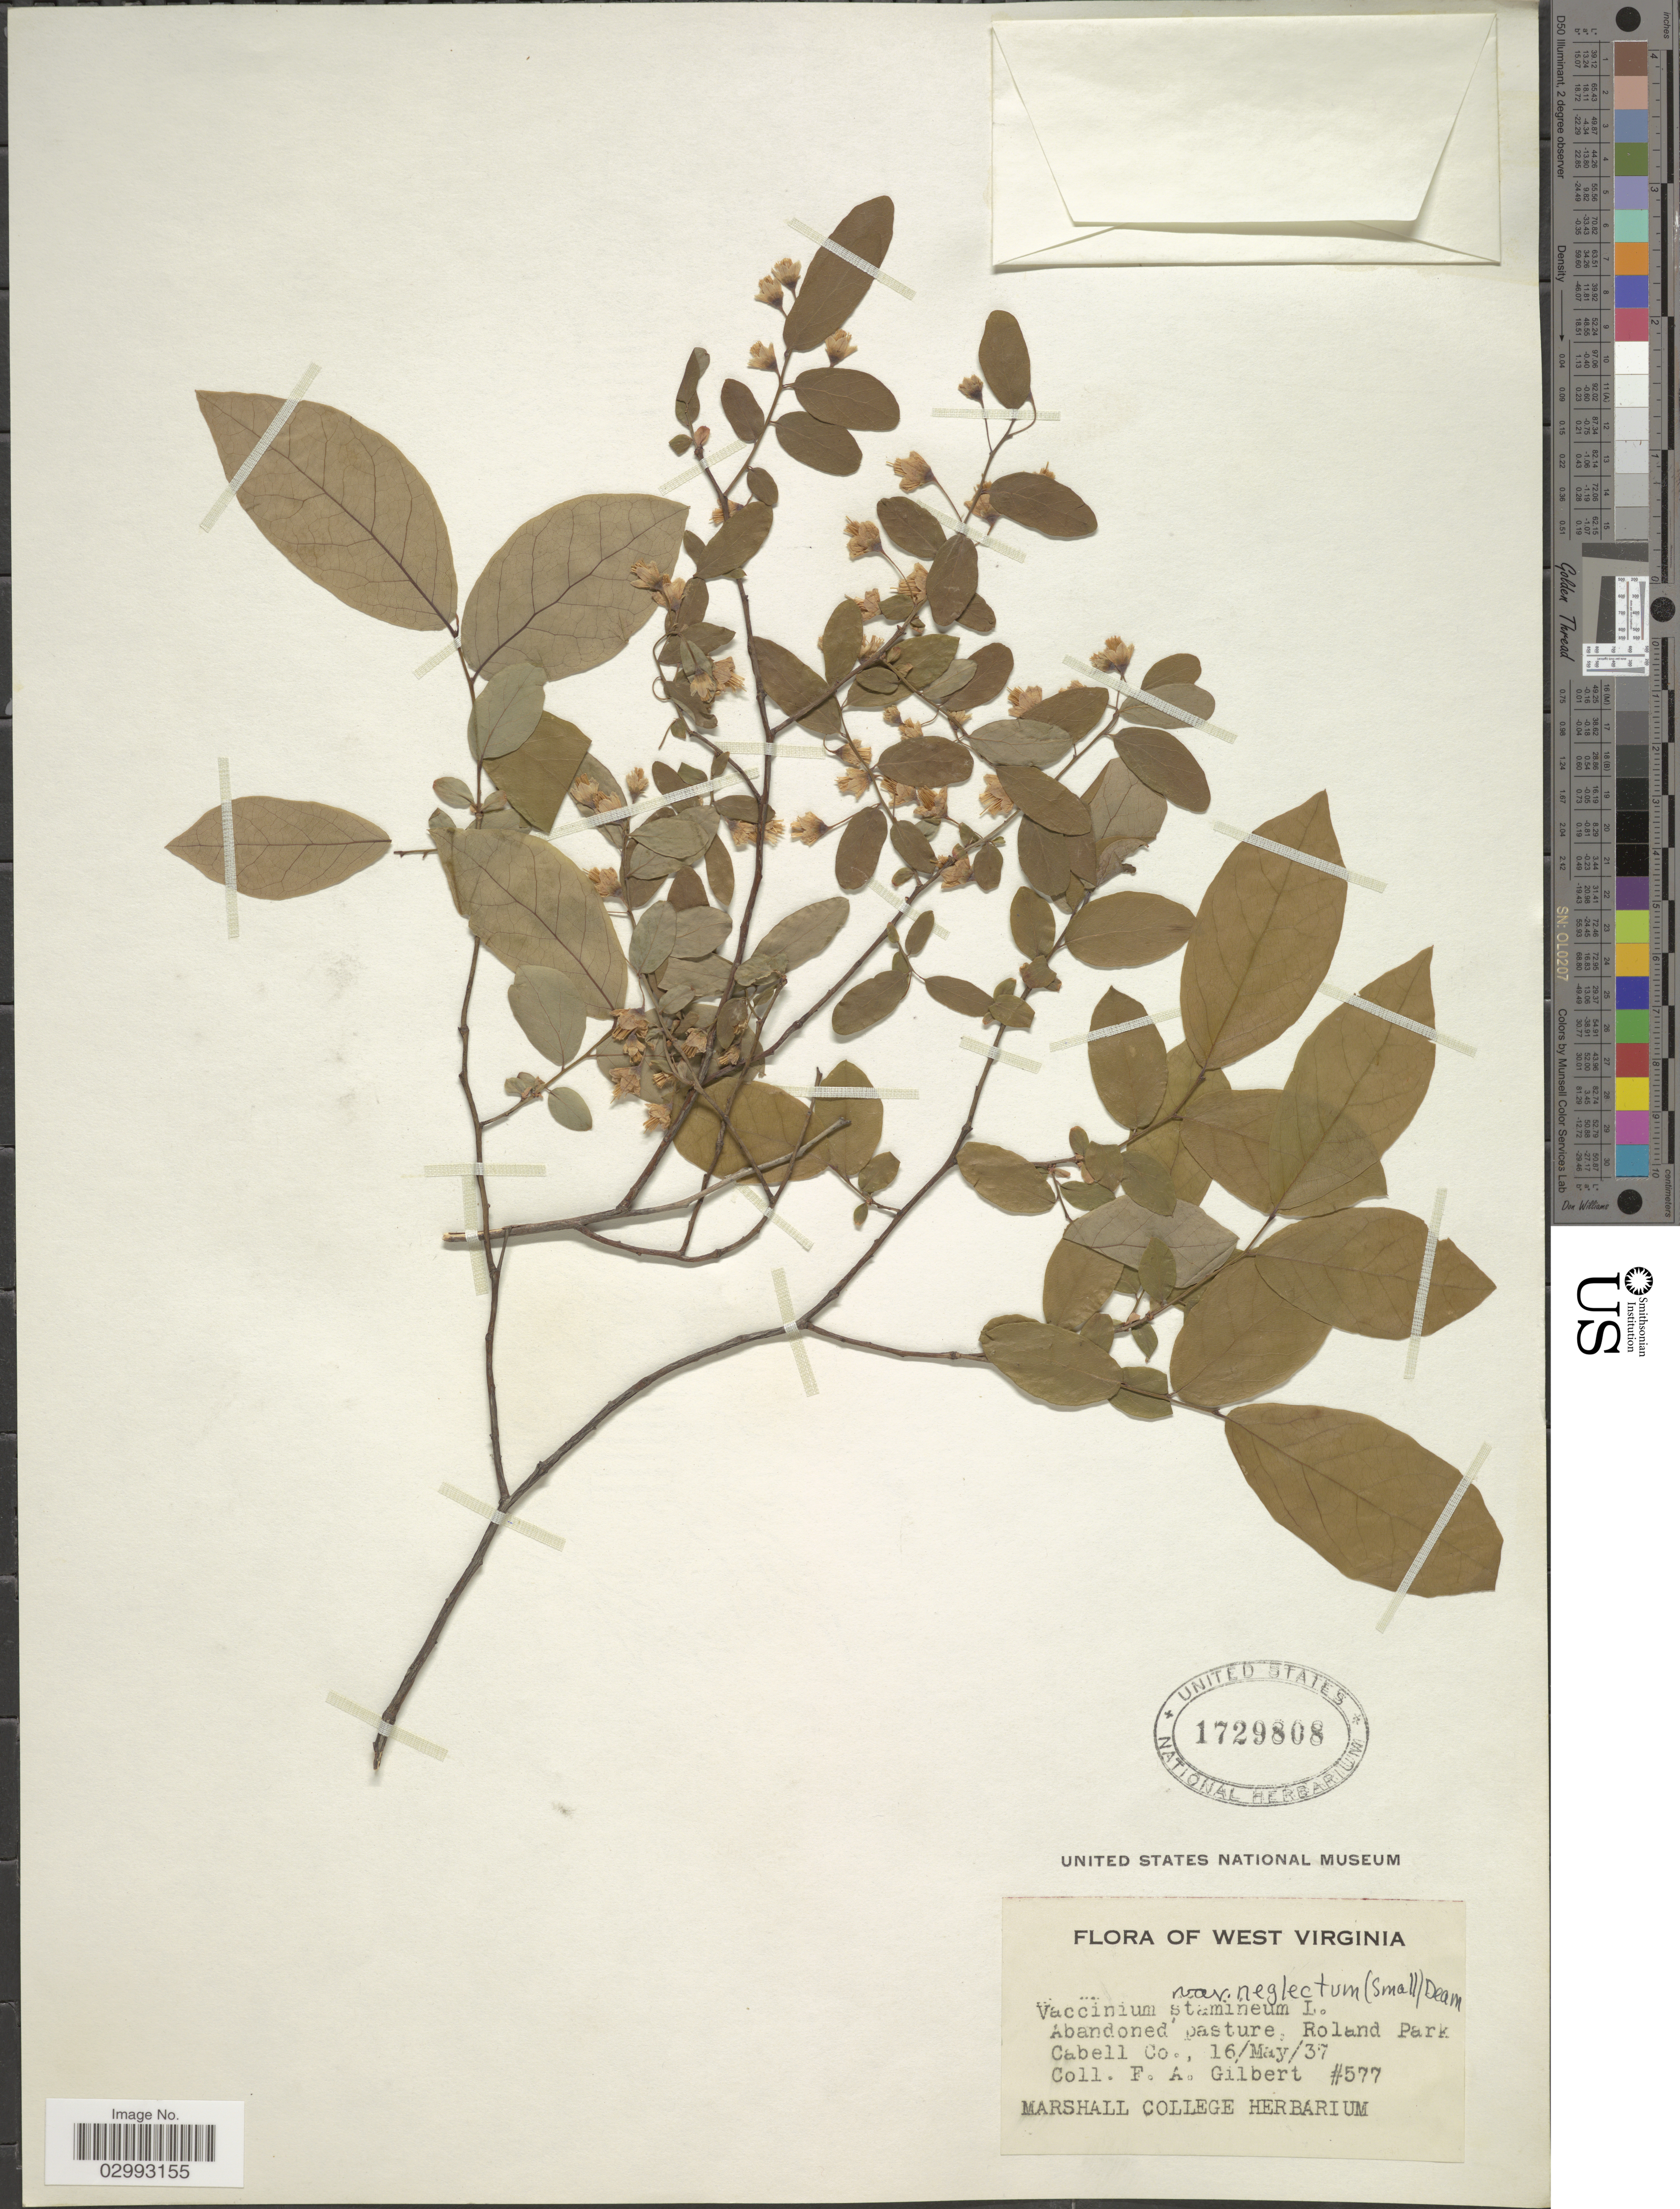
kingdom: Plantae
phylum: Tracheophyta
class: Magnoliopsida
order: Ericales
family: Ericaceae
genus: Polycodium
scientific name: Polycodium neglectum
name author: Small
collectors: F. A. Gilbert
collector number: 577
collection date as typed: Transcribed d/m/y: 16/5/37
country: United States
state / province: West Virginia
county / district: Cabell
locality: Roland Park. Cabell Co.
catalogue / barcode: US 1729808